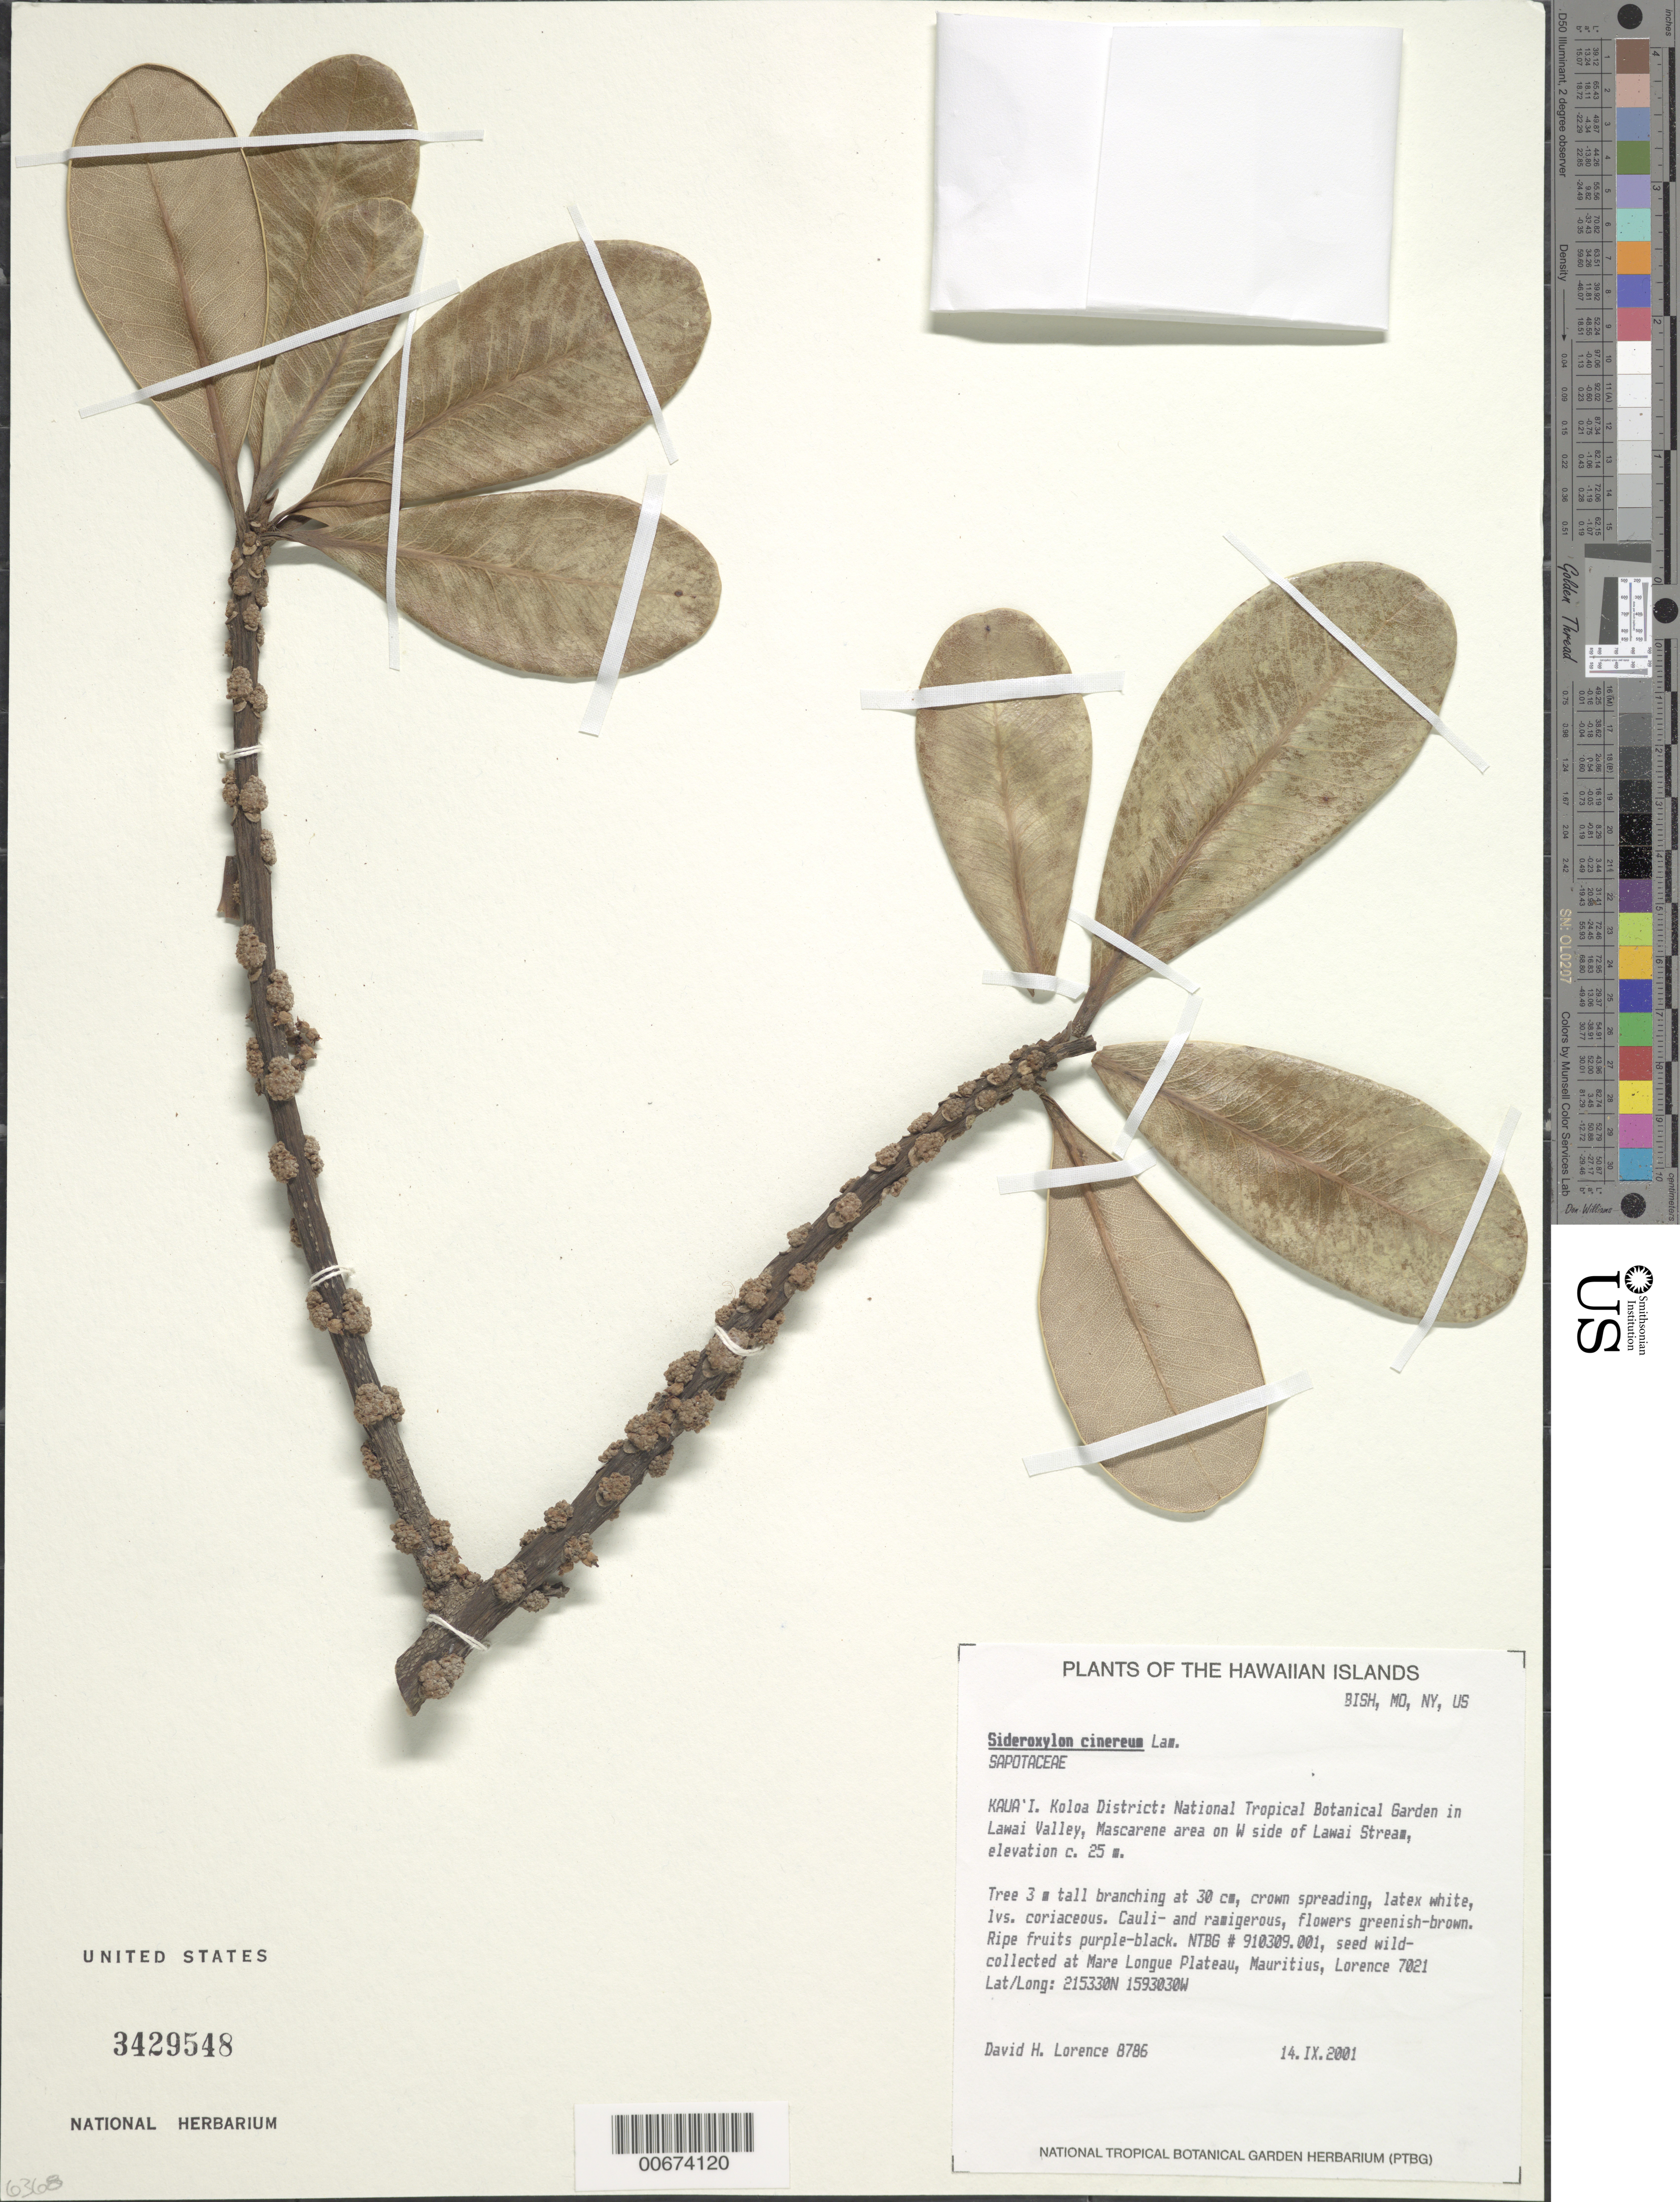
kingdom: Plantae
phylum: Tracheophyta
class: Magnoliopsida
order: Ericales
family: Sapotaceae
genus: Sideroxylon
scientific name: Sideroxylon cinereum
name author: Lam.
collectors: D. Lorence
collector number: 8786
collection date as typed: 14 Sep 2001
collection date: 2001-09-14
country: United States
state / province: Hawaii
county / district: Kauai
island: Kaua'i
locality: National Tropical Botanical Garden in Lawai Valley, Mascarene area on W side of Lawai Stream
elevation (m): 25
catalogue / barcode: US 3429548